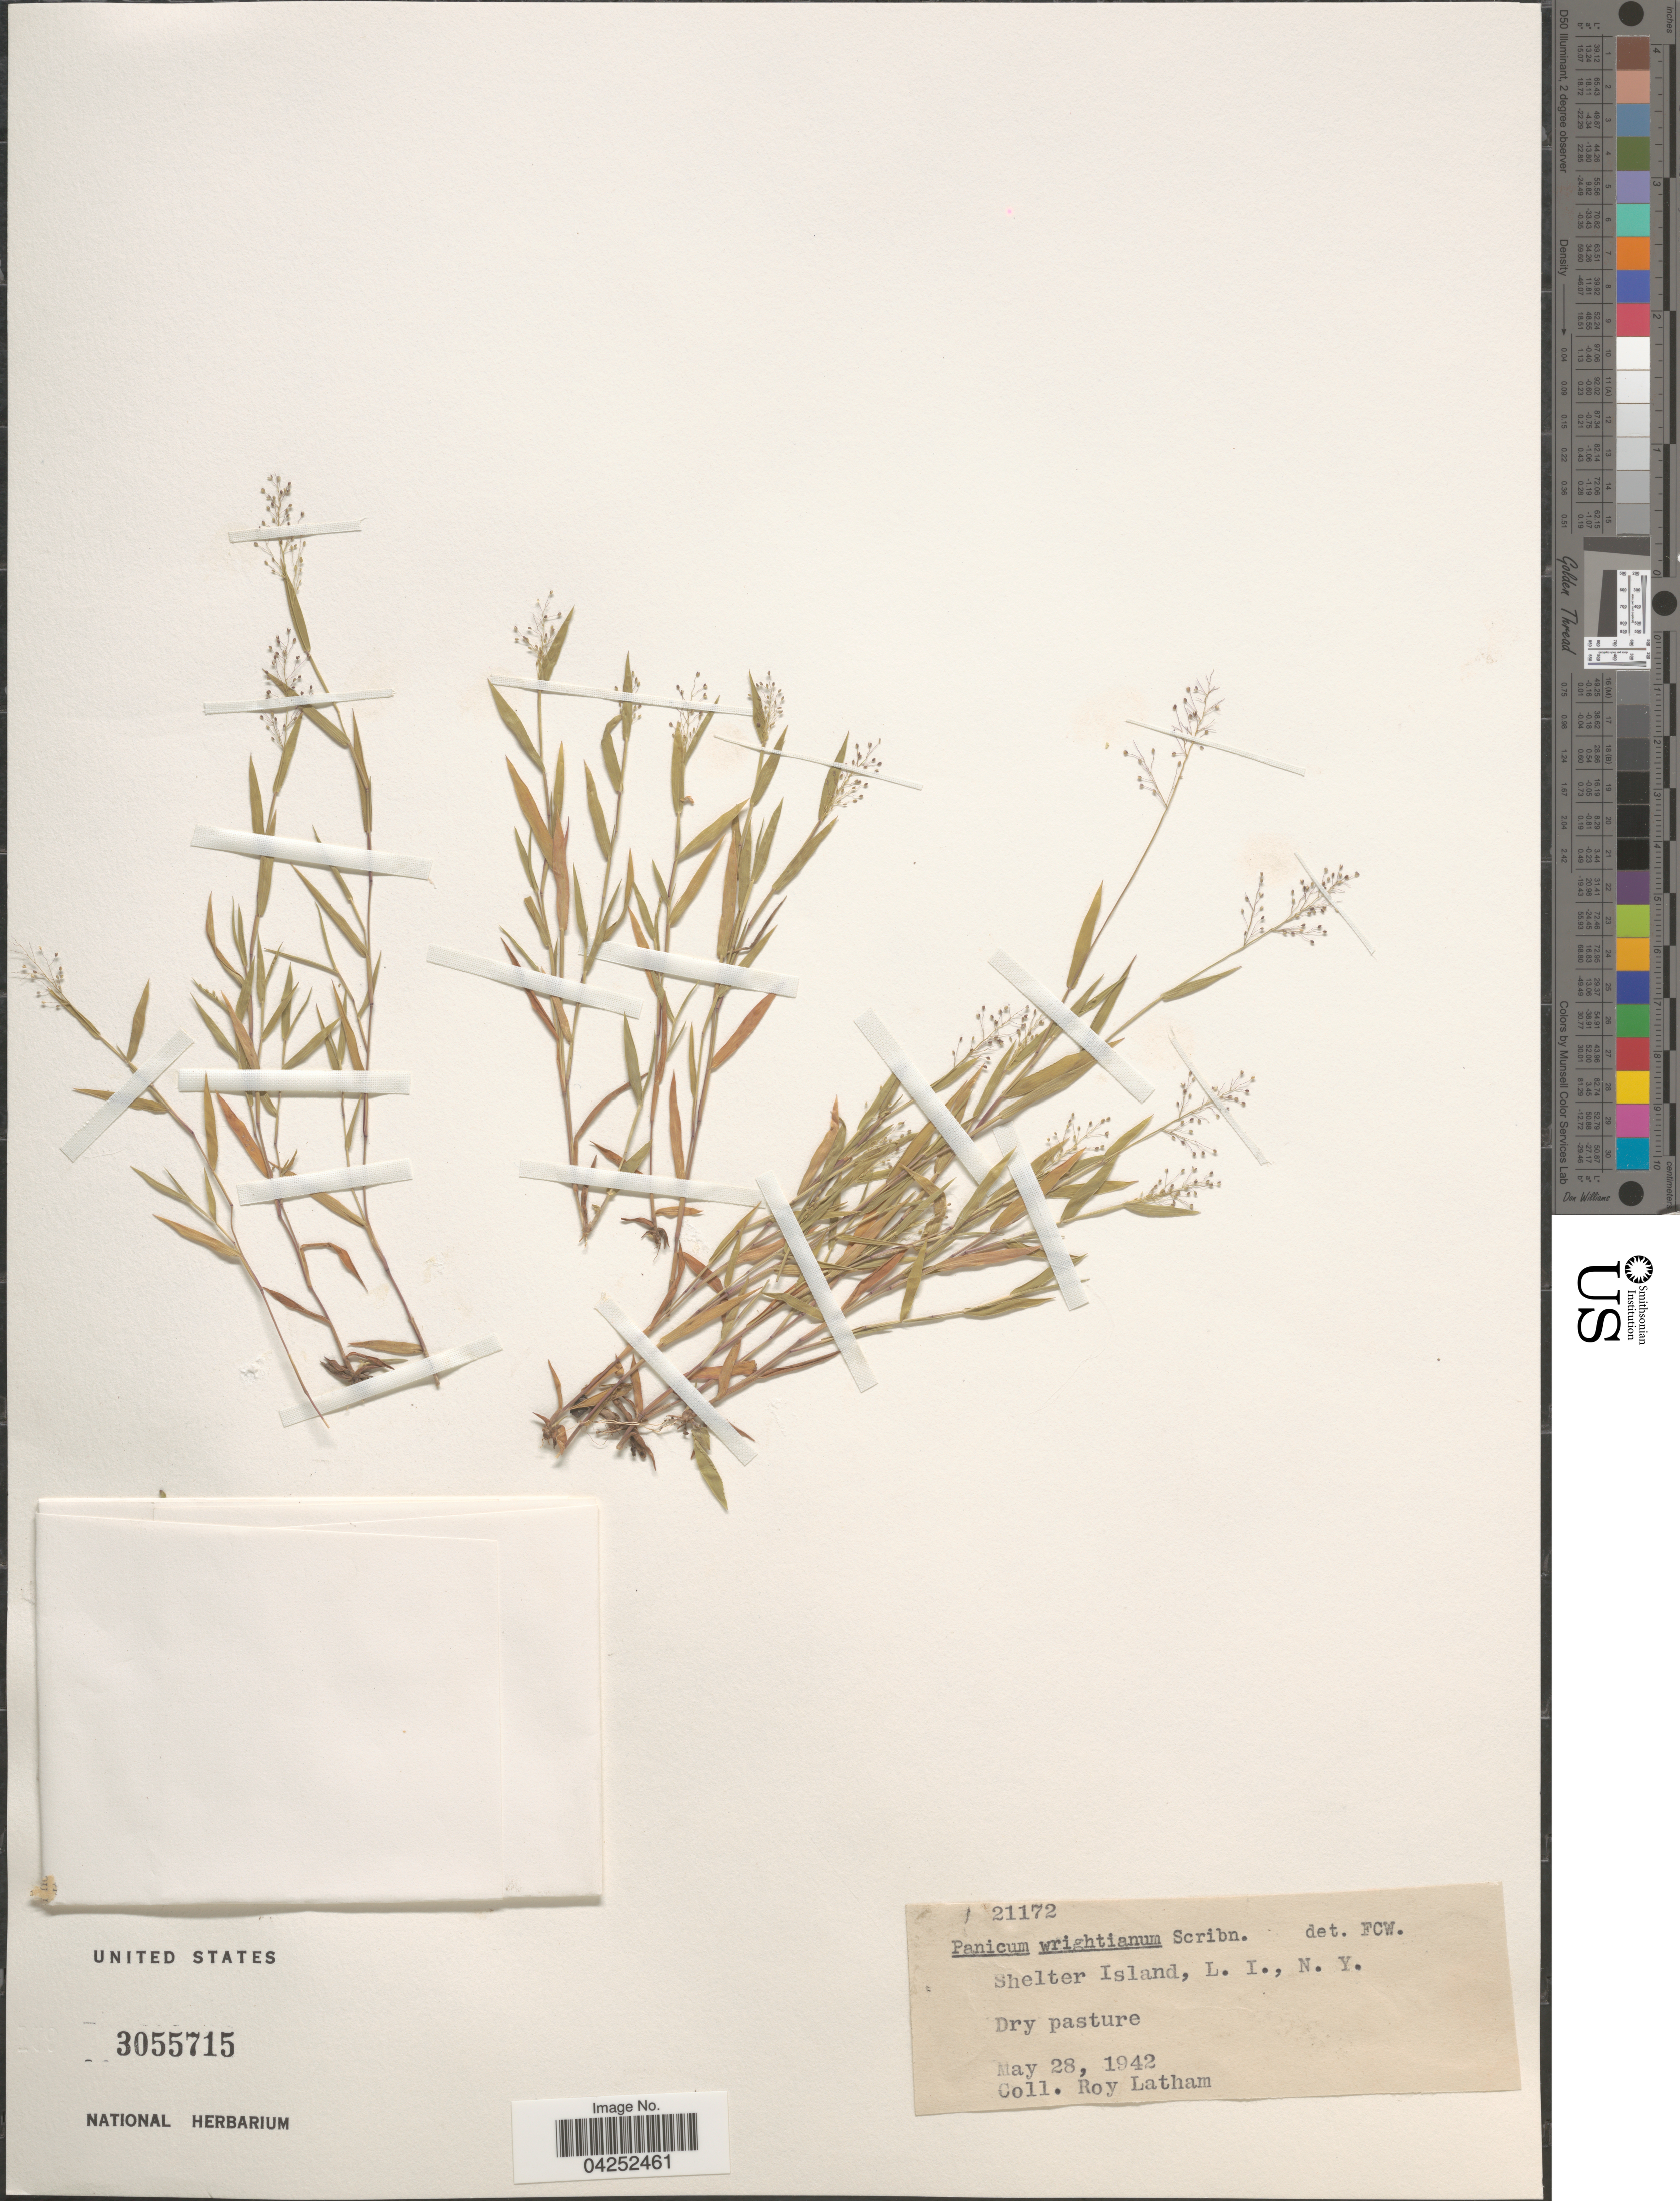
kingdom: Plantae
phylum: Tracheophyta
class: Liliopsida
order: Poales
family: Poaceae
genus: Dichanthelium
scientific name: Dichanthelium bicknellii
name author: (Nash) LeBlond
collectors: R. Latham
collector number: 21172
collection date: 1942-05-28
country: United States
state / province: New York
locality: Shelter Island, L. I.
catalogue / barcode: US 3055715